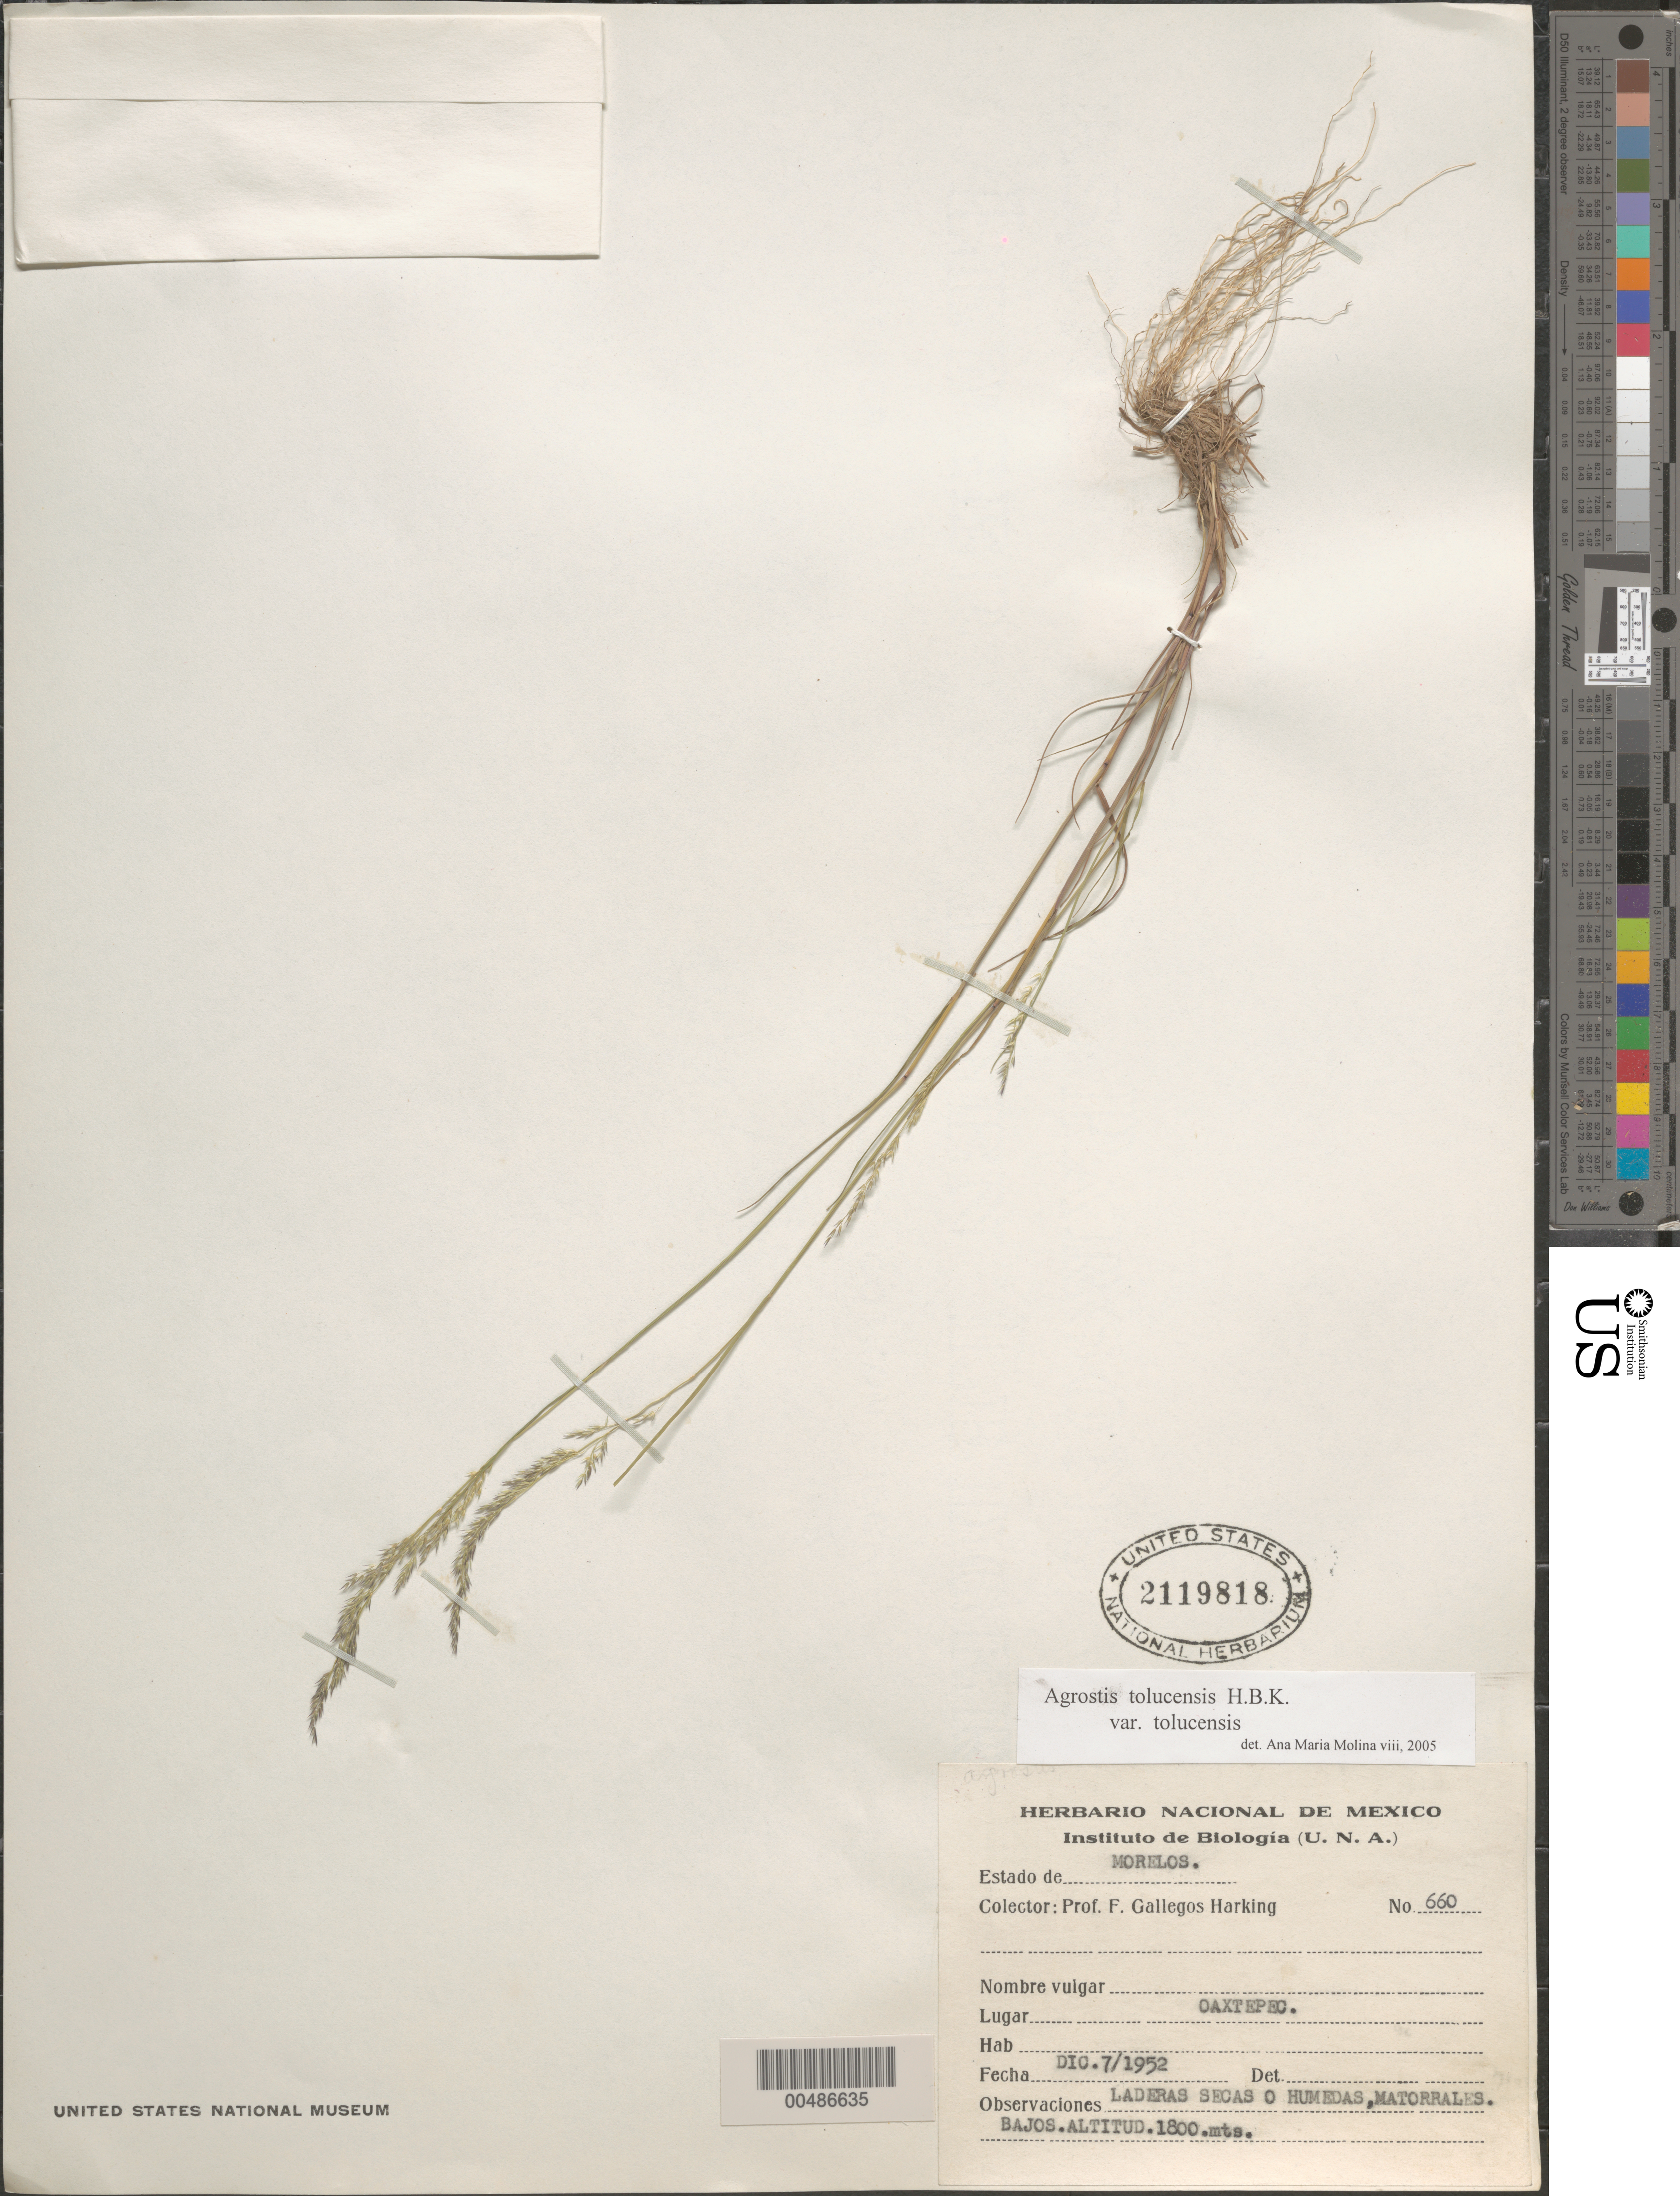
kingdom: Plantae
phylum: Tracheophyta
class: Liliopsida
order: Poales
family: Poaceae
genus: Agrostis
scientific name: Agrostis tolucensis Kunth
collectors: F. Harking et al.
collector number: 660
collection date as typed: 07 Dec 1952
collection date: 1952-12-07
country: Mexico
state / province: Morelos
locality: Oaxtepec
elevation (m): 1800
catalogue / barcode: US 2119818